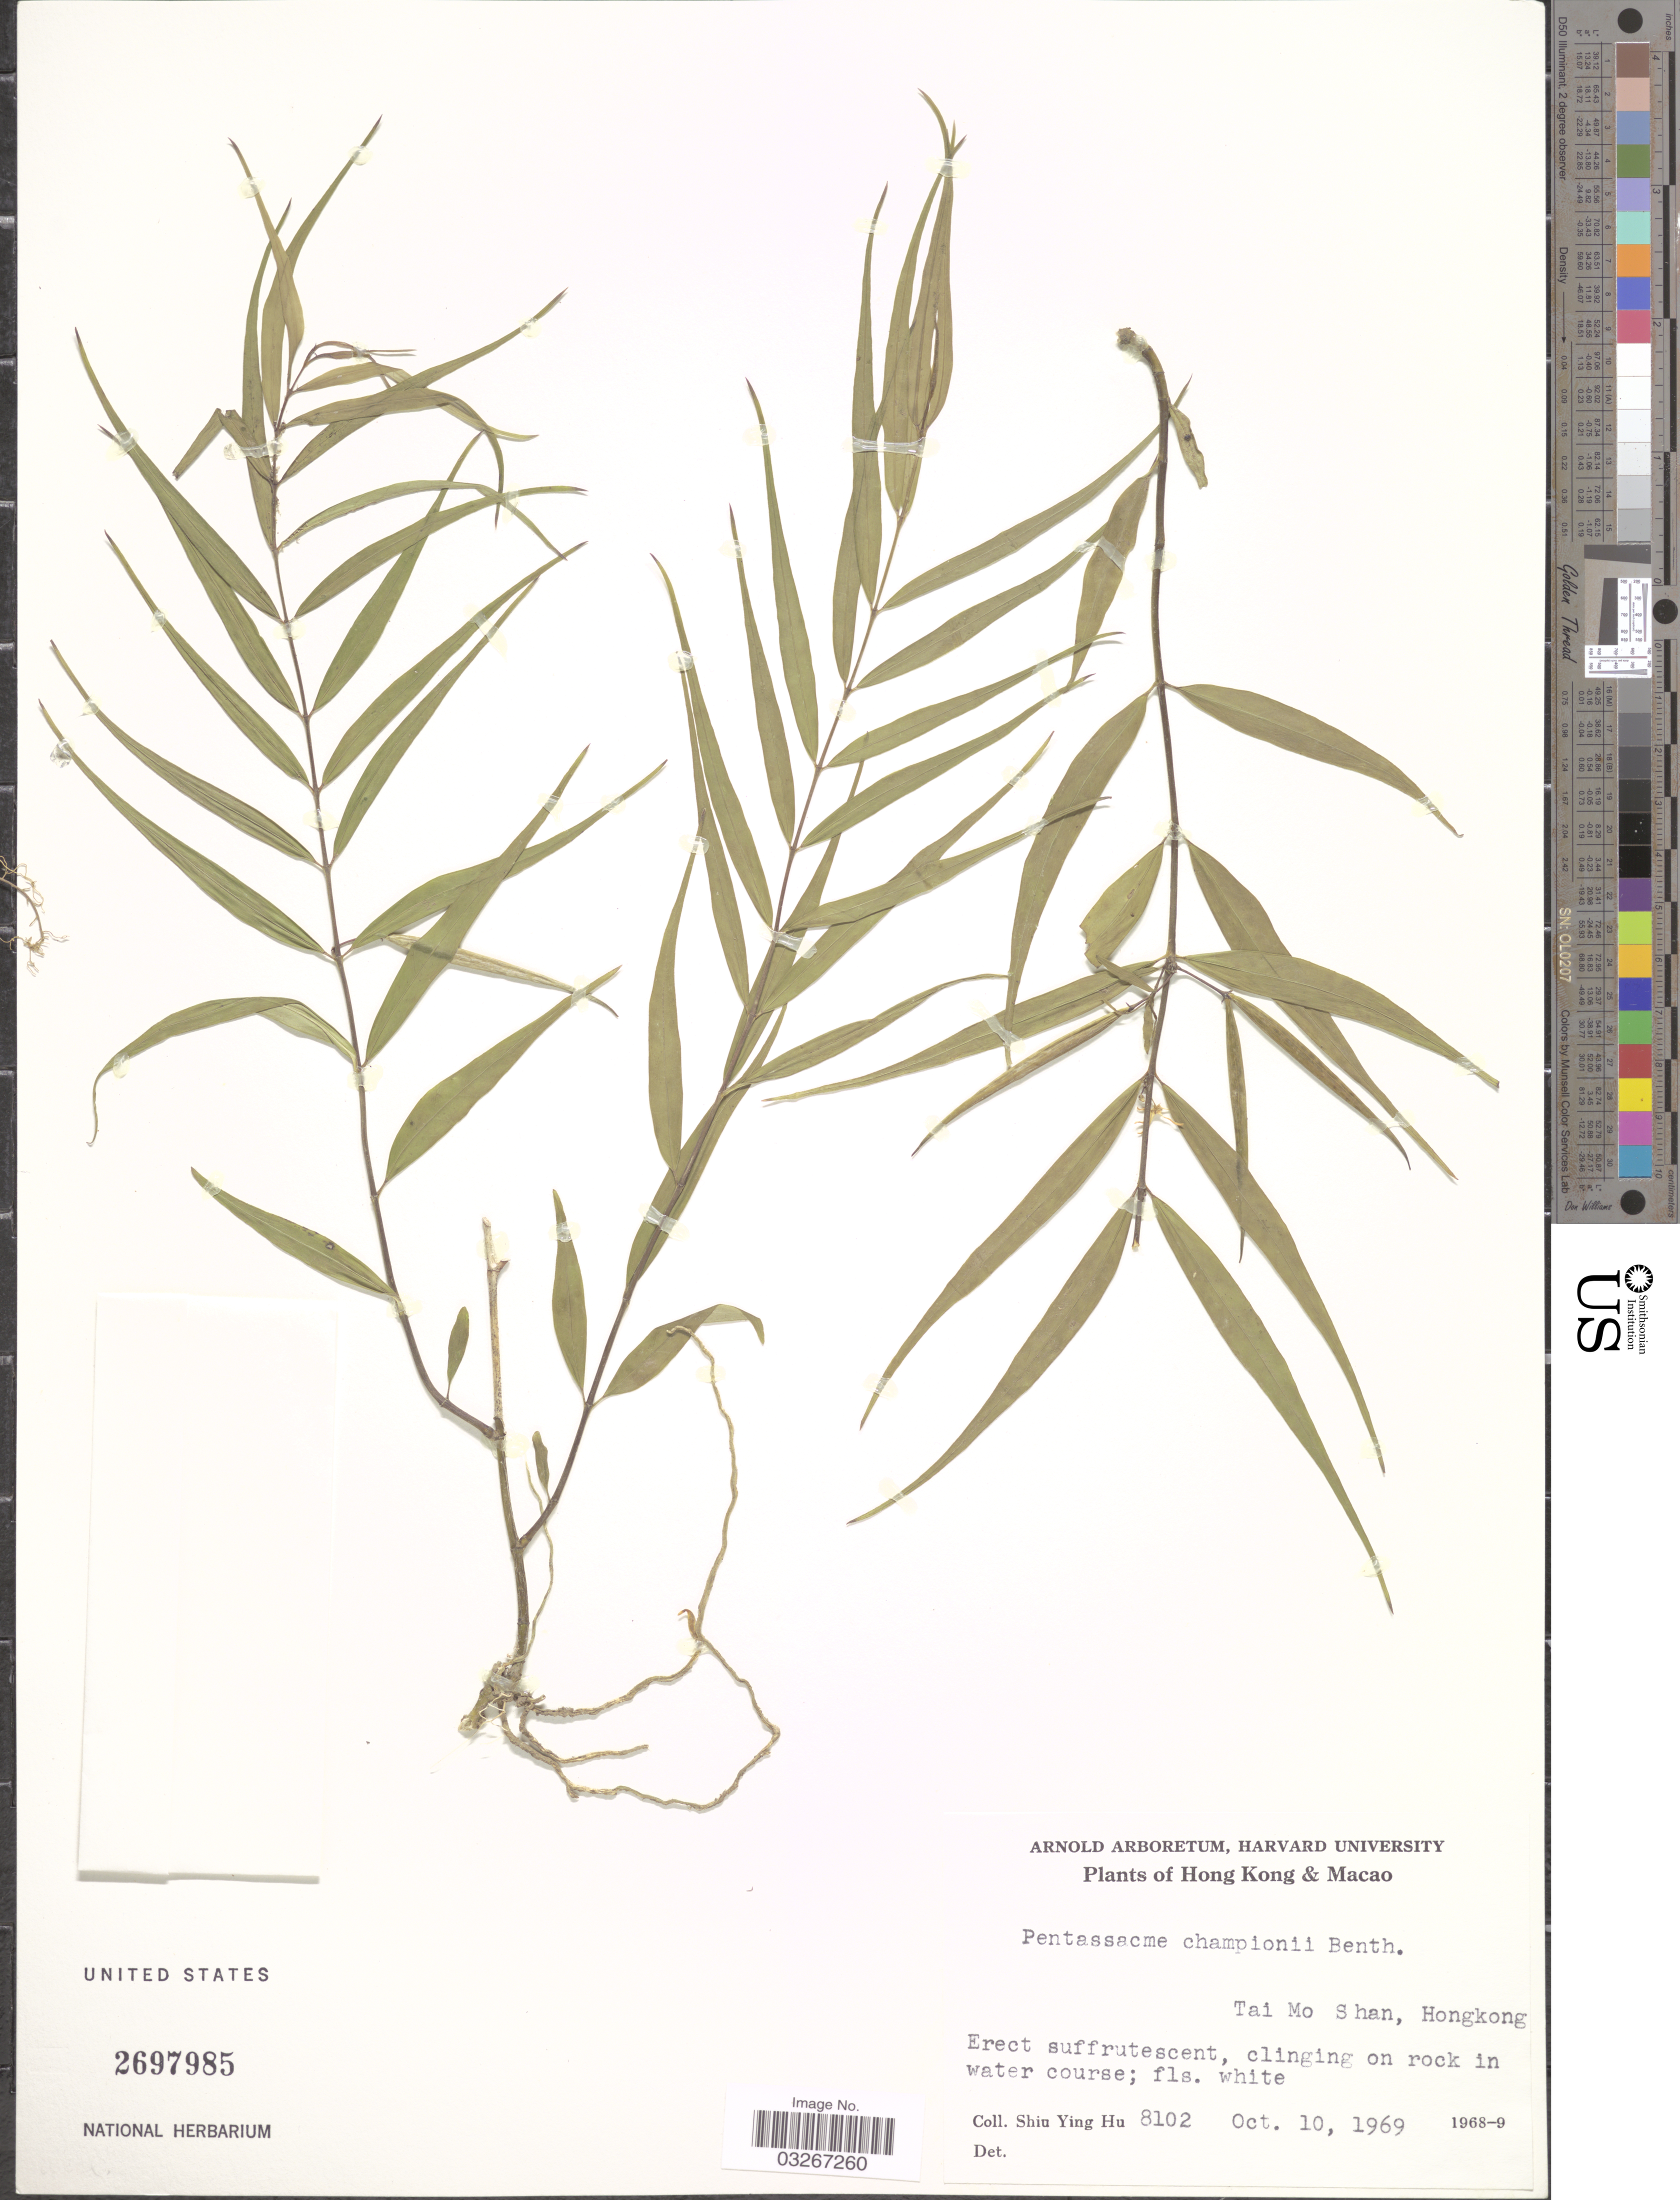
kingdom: Plantae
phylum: Tracheophyta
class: Magnoliopsida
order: Gentianales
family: Apocynaceae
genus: Pentasacme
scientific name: Pentasacme caudatum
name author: Wall. ex Wight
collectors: S. Y. Hu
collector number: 8102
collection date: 1969-10-10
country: China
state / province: Hong Kong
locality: Tai Mo Shan.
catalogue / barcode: US 2697985